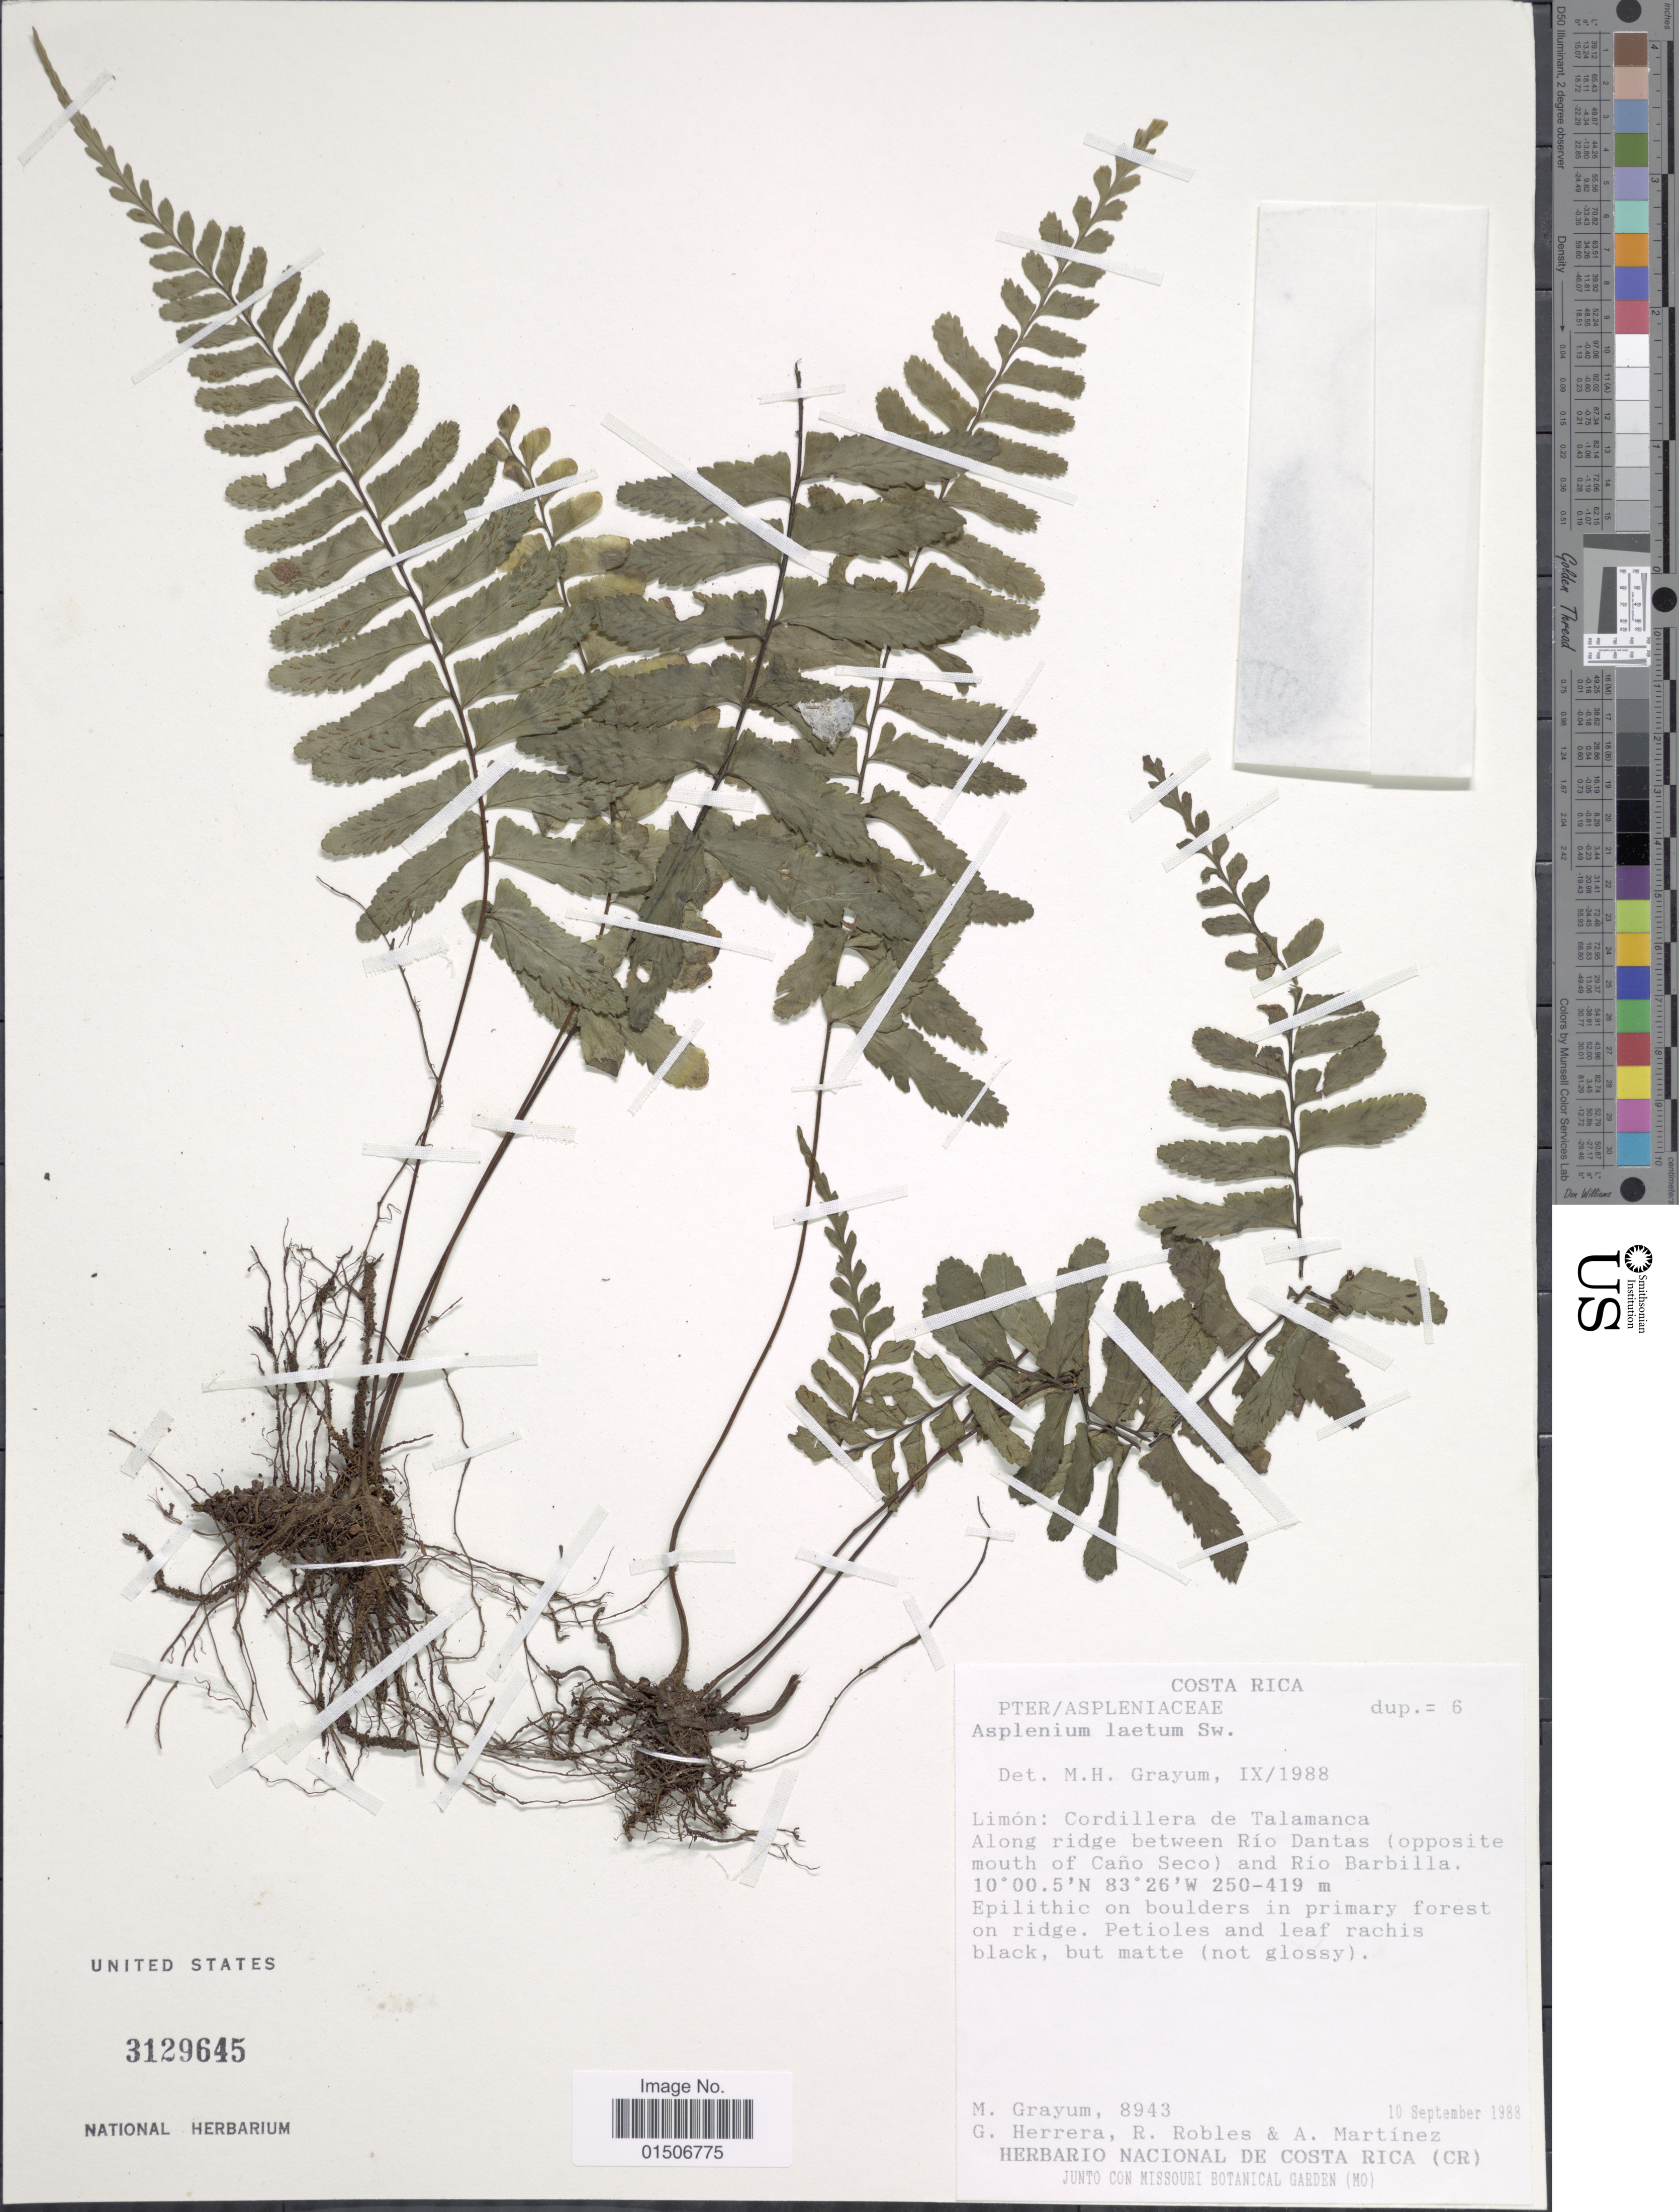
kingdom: Plantae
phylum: Tracheophyta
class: Polypodiopsida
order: Polypodiales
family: Aspleniaceae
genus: Asplenium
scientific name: Asplenium laetum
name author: Sw.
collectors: M. H. Grayum, G. Herrera, R. Robles & A. Martinez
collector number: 8943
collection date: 1988-09-10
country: Costa Rica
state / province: Limón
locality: Cordillera de Talamanca. Along ridge between Río Dantas (opposite mouth of Caño Seco) and Río Barbilla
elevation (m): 250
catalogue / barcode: US 3129645